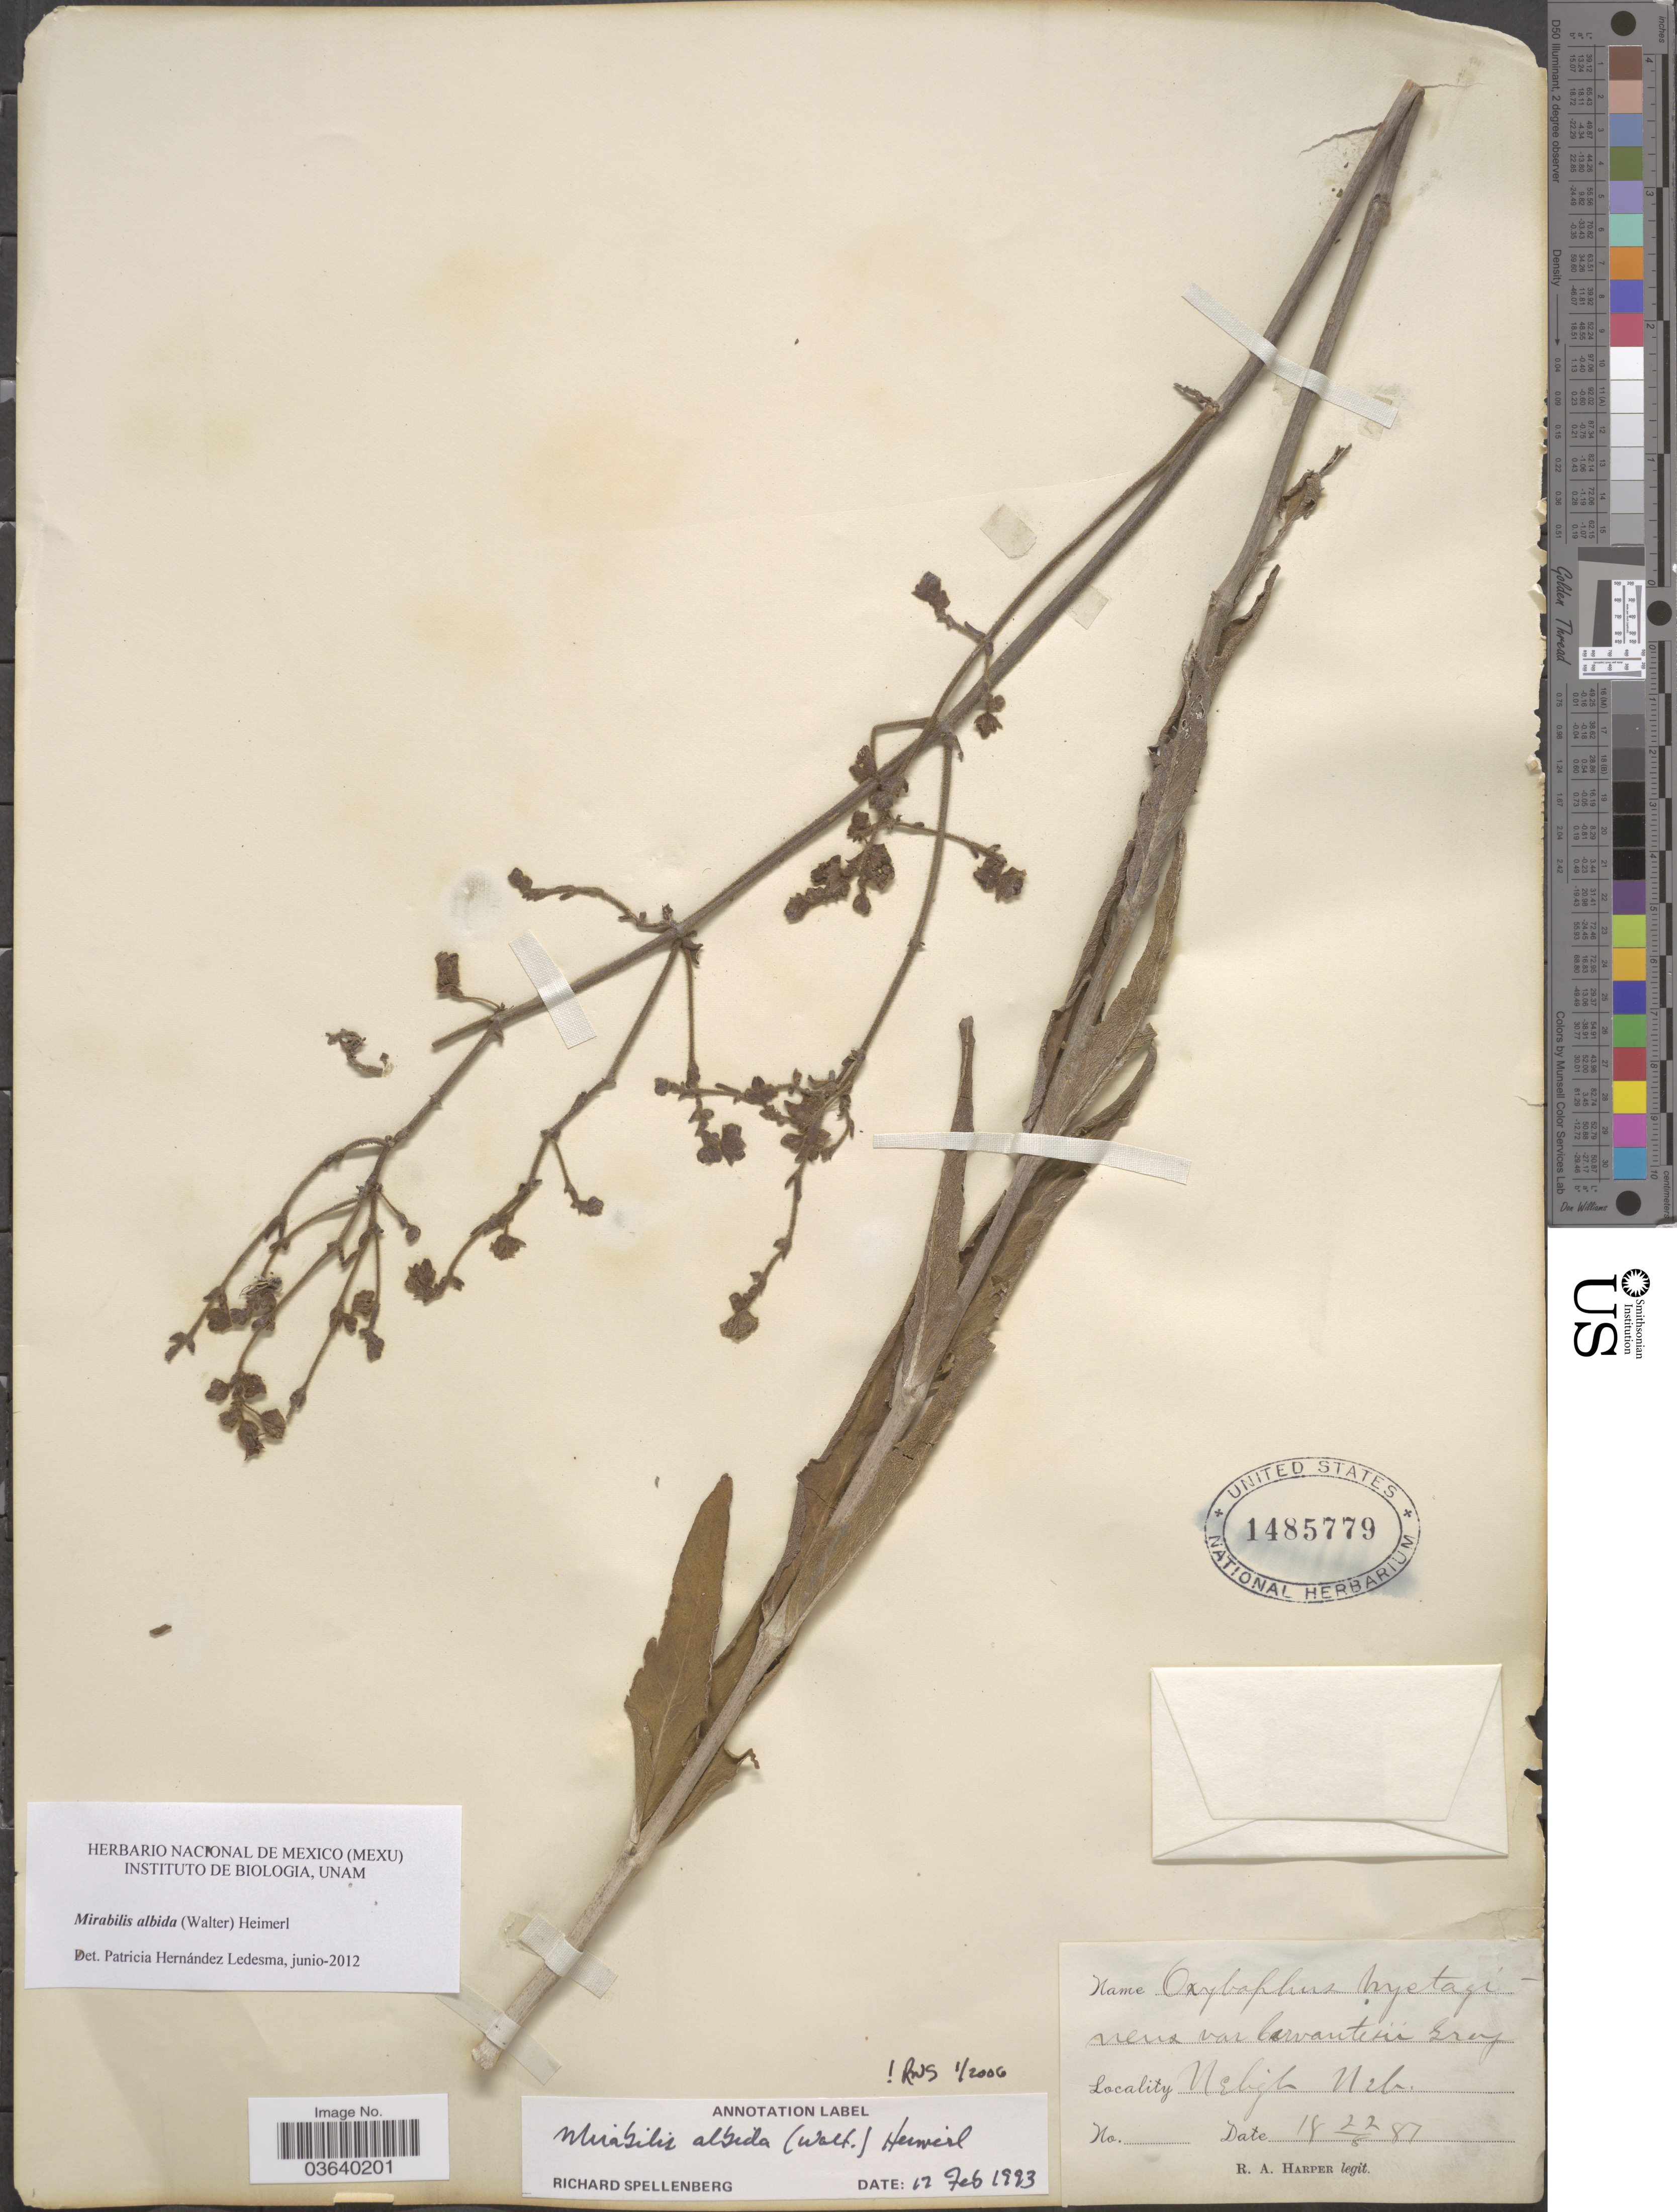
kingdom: Plantae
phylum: Tracheophyta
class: Magnoliopsida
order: Caryophyllales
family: Nyctaginaceae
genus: Mirabilis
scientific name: Mirabilis albida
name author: (Walter) Heimerl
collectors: R. A. Harper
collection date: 1887-05-22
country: United States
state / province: Nebraska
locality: Neligh.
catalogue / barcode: US 1485779